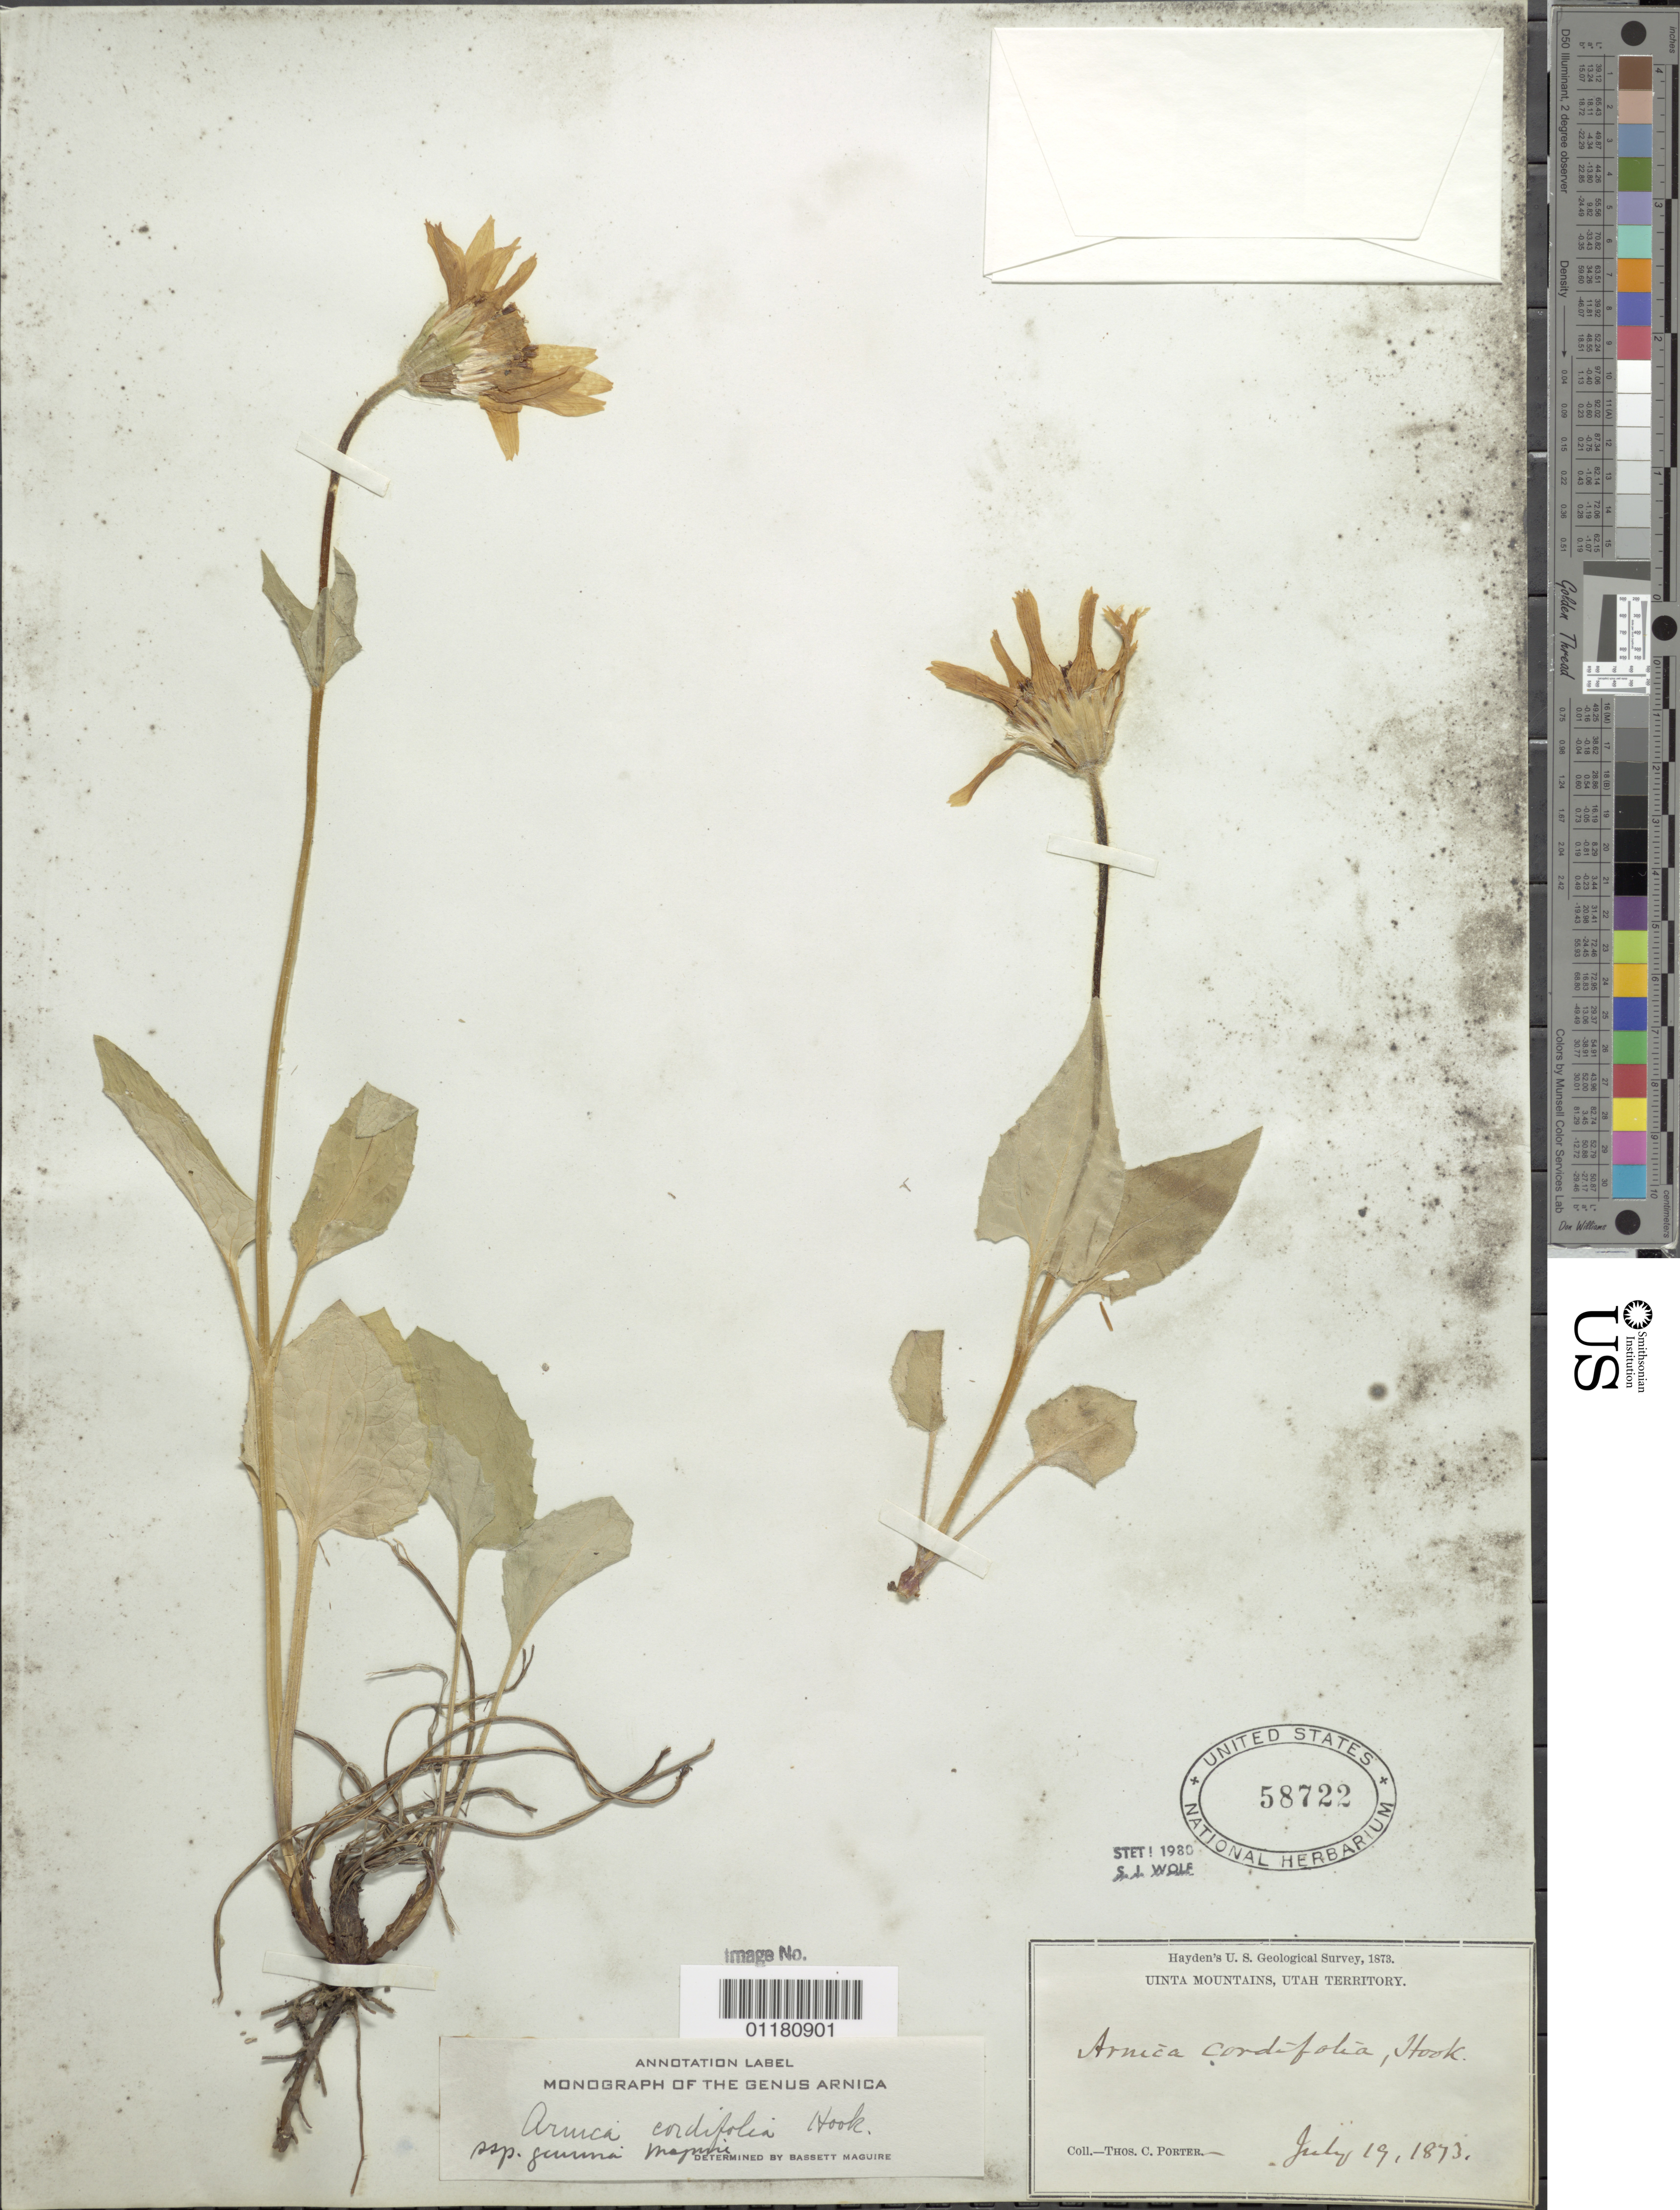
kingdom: Plantae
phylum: Tracheophyta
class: Magnoliopsida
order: Asterales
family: Asteraceae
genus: Arnica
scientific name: Arnica cordifolia subsp. genuina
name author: Maguire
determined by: Maguire, Bassett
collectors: T. C. Porter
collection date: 1873-07-19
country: United States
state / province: Utah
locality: Uinta Mts., Utah Territory.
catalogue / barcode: US 58722